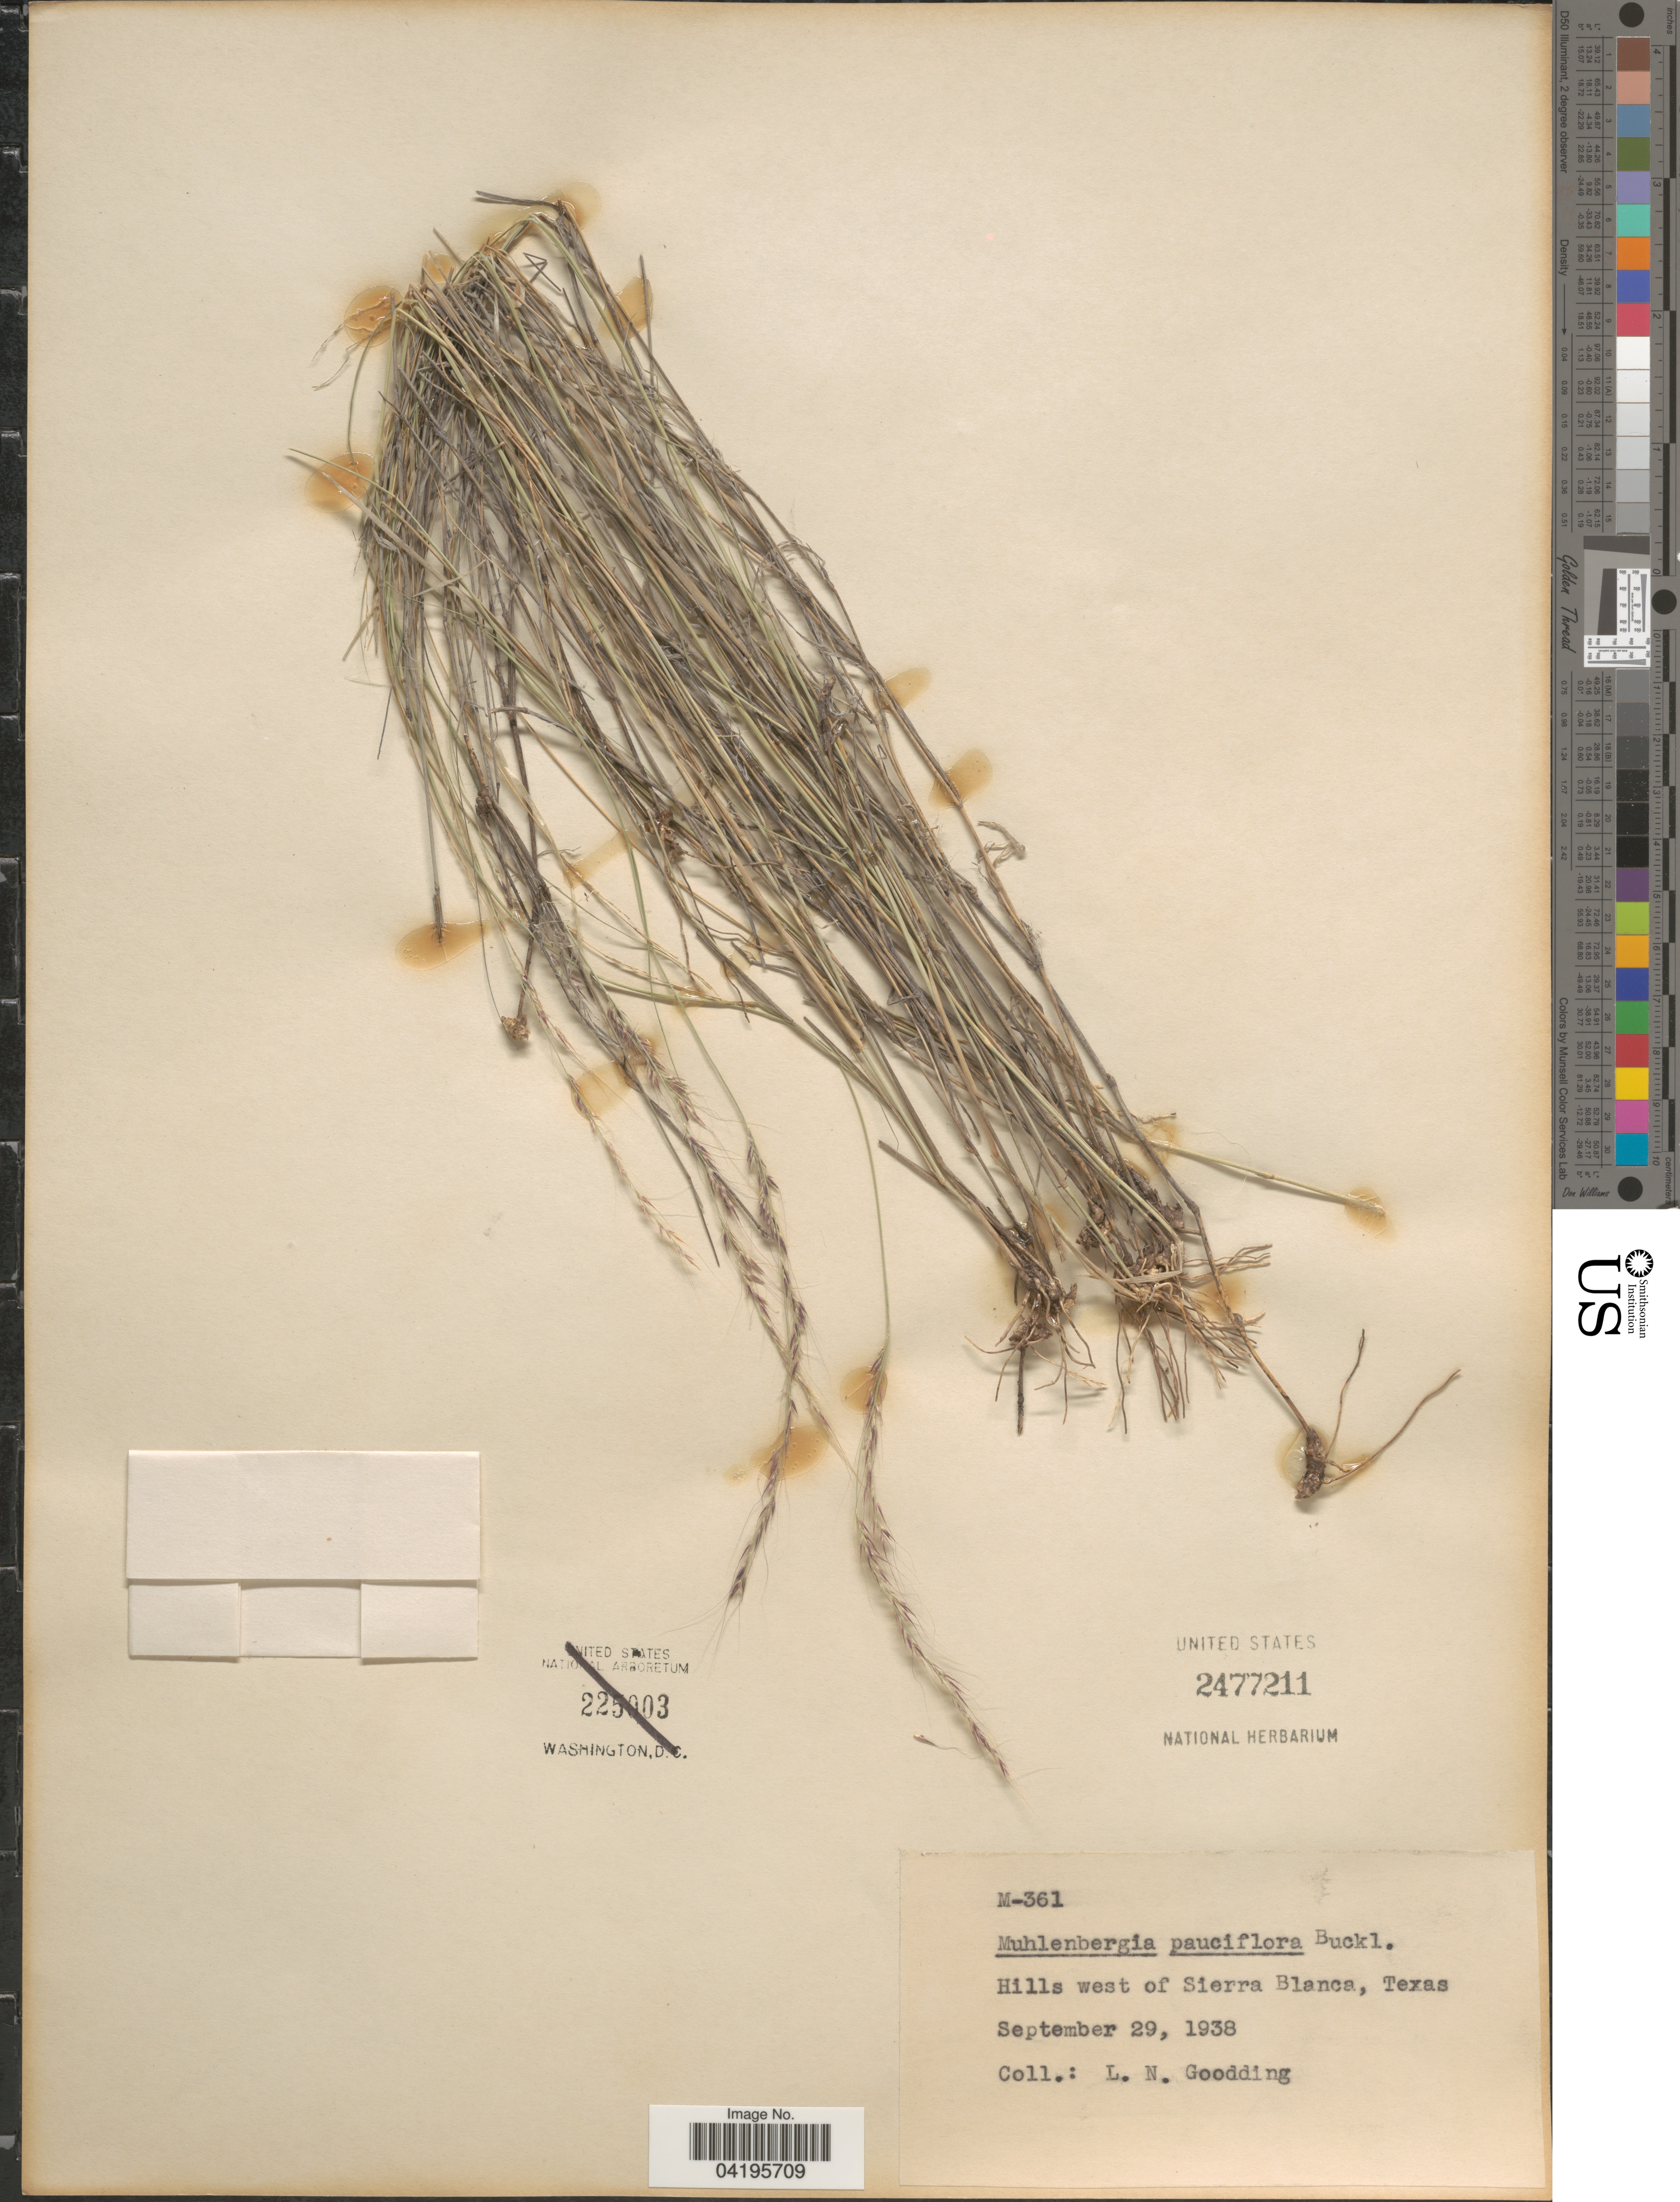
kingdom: Plantae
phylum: Tracheophyta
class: Liliopsida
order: Poales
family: Poaceae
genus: Muhlenbergia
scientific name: Muhlenbergia pauciflora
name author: Buckley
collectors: L. N. Goodding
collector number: M-361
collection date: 1938-09-29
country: United States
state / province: Texas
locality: Hills west of Sierra Blanca.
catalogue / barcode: US 2477211